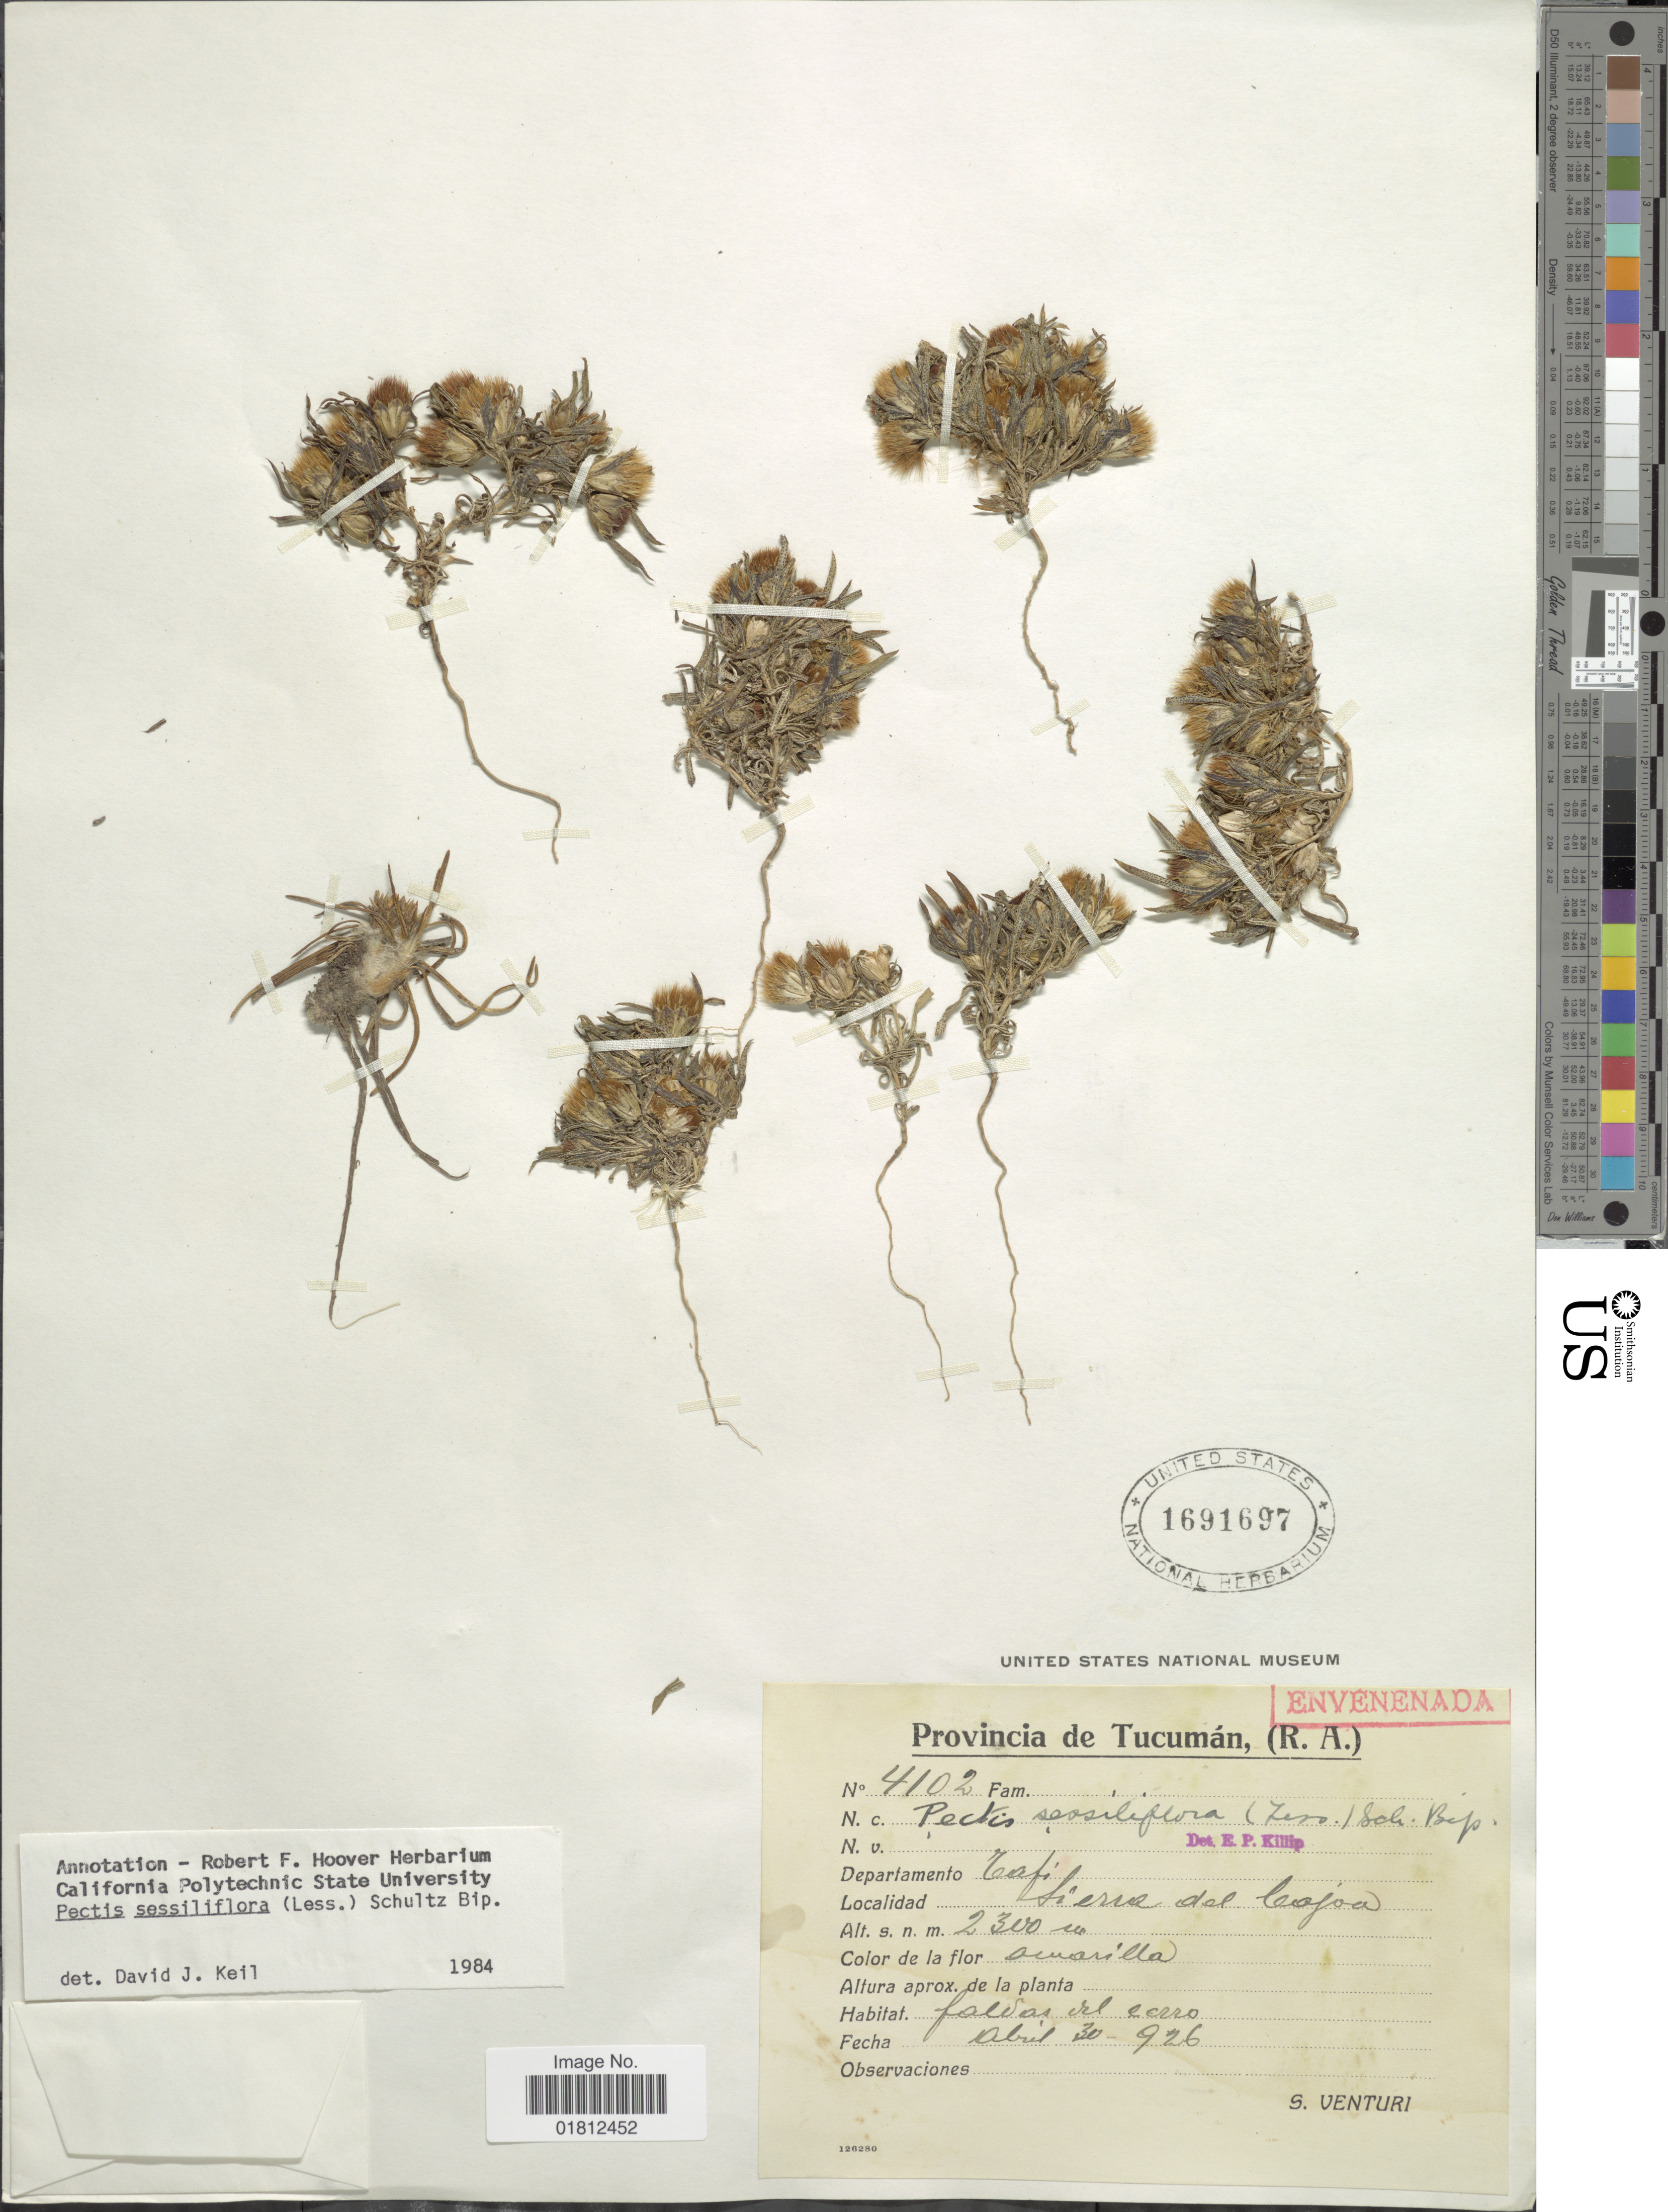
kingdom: Plantae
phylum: Tracheophyta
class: Magnoliopsida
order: Asterales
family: Asteraceae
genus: Pectis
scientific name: Pectis sessiliflora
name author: (Less.) Sch. Bip.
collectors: S. Venturi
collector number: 4102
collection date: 1926-04-30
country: Argentina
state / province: Tucuman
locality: R.A. Departamento Tafi, Sierra del Cojoa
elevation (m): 2300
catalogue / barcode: US 1691697